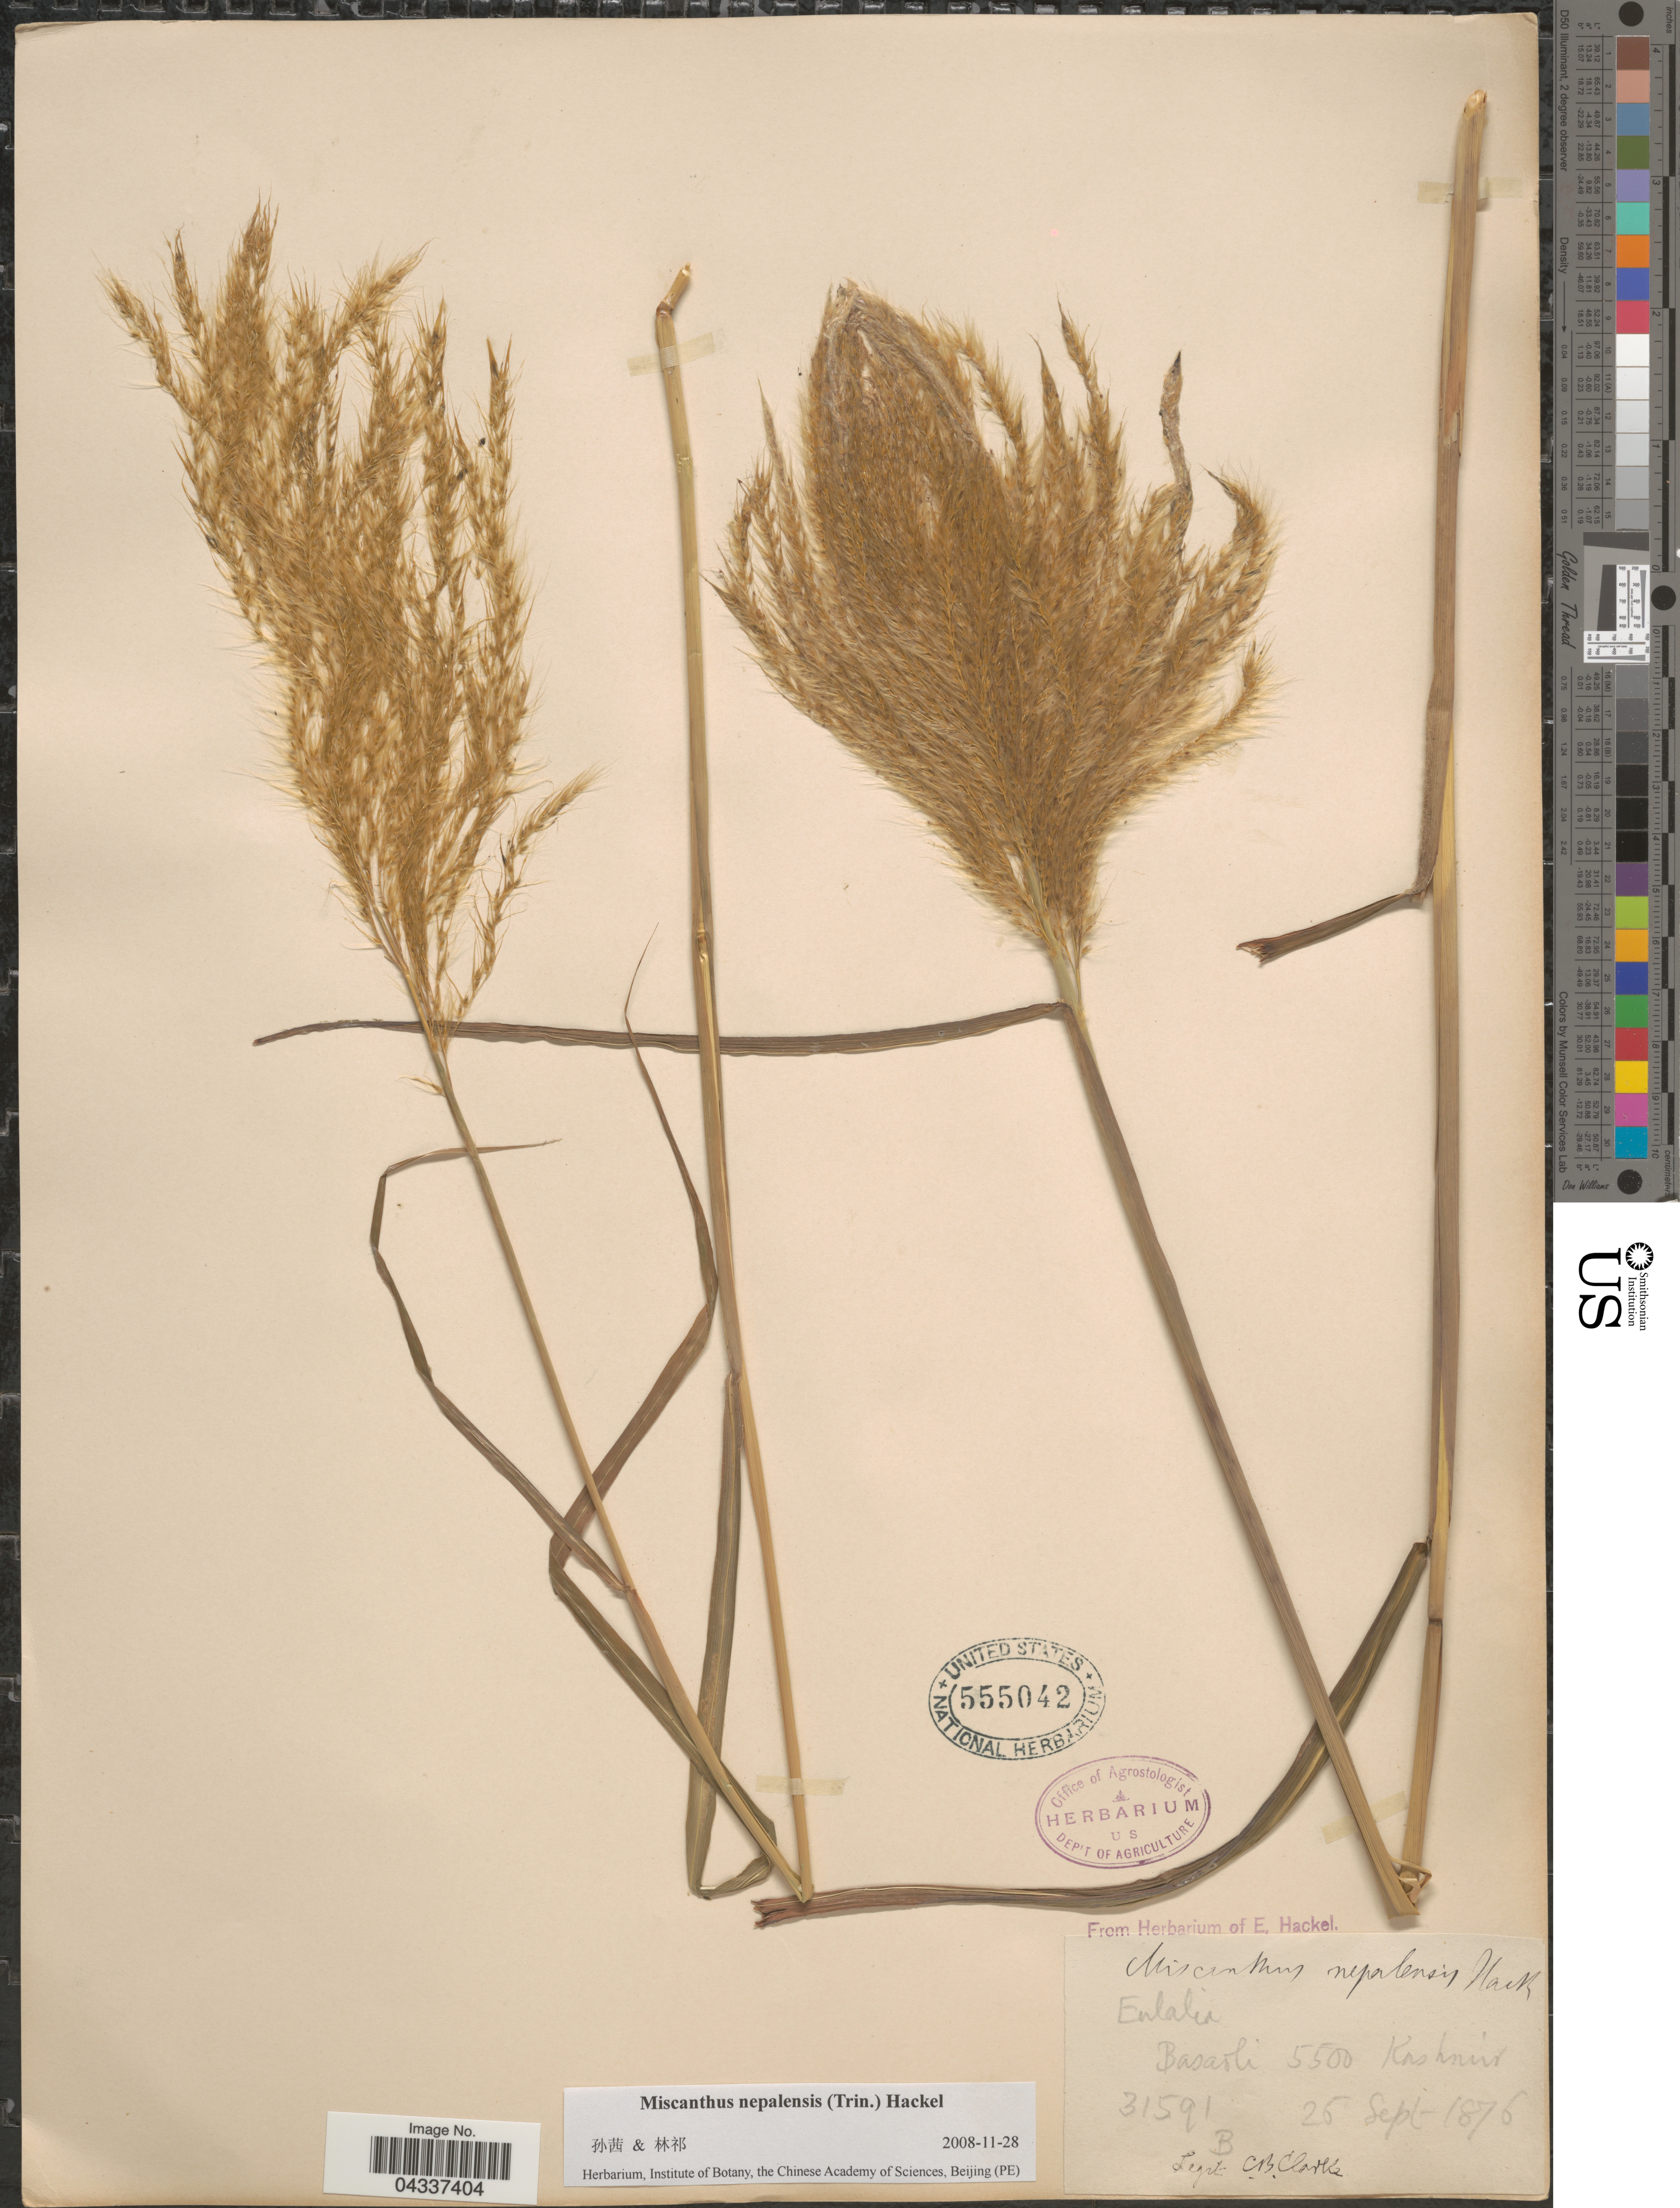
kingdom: Plantae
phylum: Tracheophyta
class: Liliopsida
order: Poales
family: Poaceae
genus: Miscanthus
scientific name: Miscanthus nepalensis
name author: (Trin.) Hack.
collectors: C. B. Clarke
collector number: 31591B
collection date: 1876-06-26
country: India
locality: Basaoli. Kashmir.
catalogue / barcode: US 555042